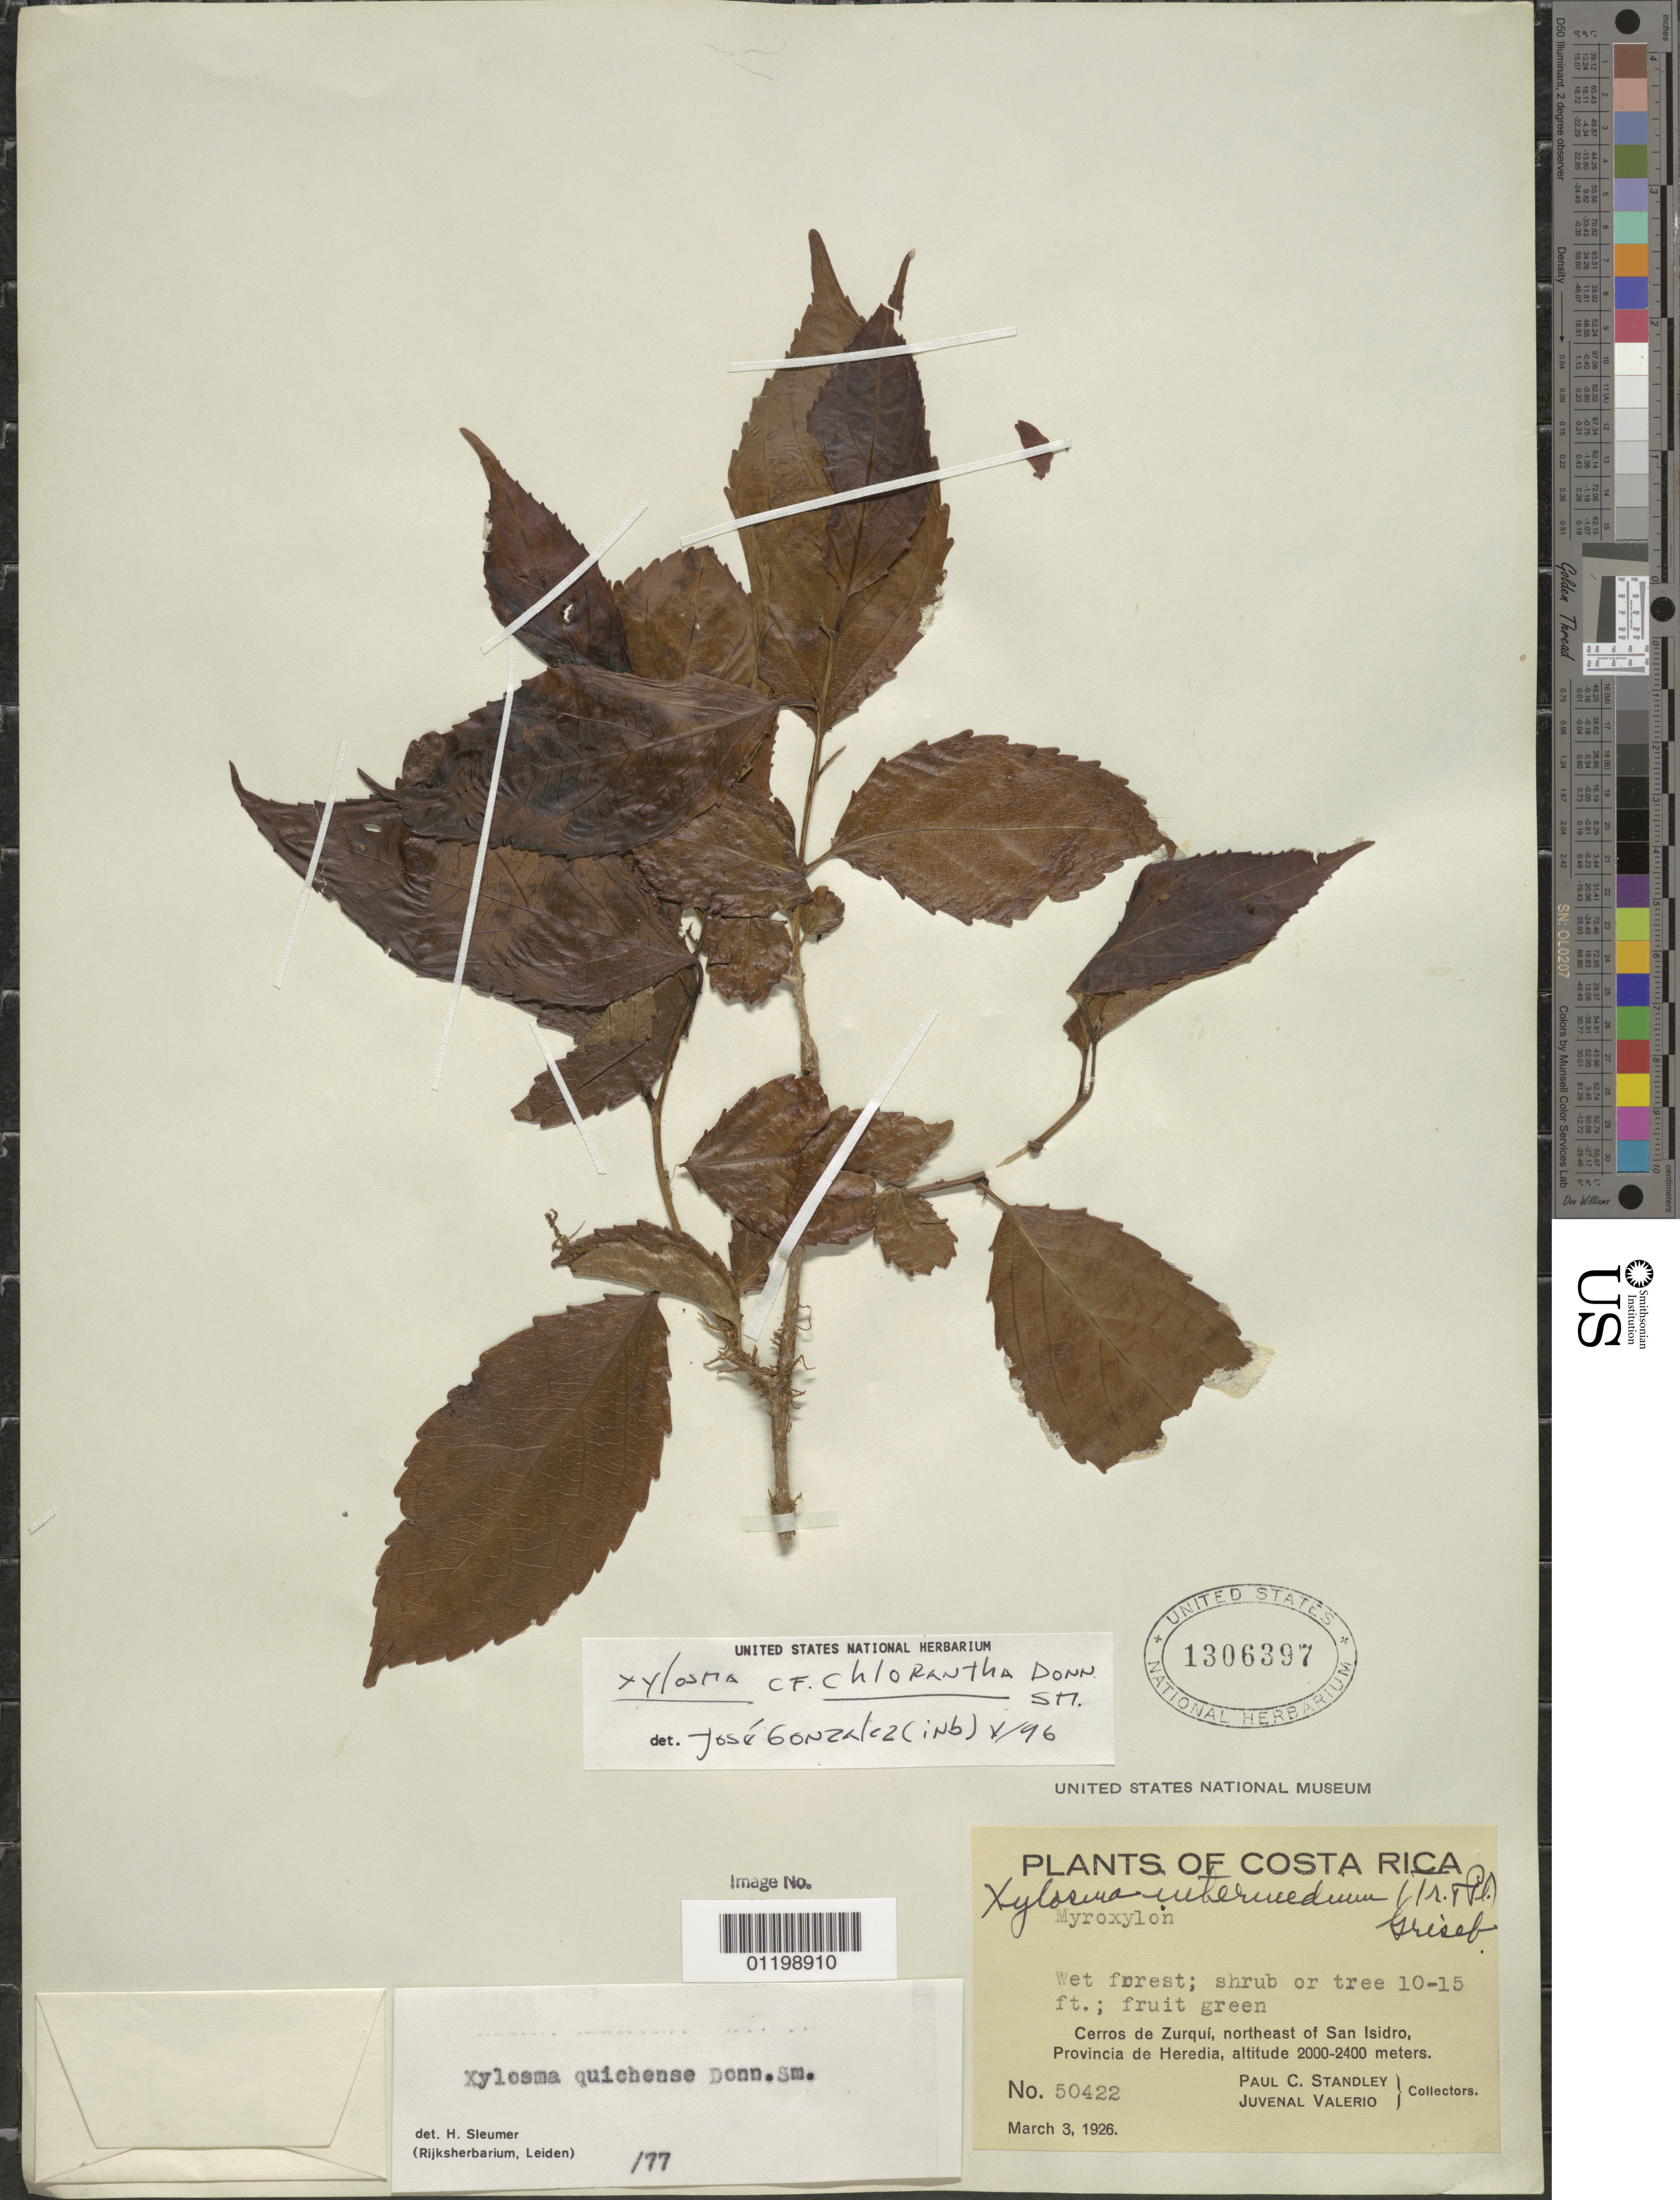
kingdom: Plantae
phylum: Tracheophyta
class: Magnoliopsida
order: Malpighiales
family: Salicaceae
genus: Xylosma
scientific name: Xylosma chlorantha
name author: Donn. Sm.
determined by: González, J.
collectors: P. C. Standley & J. Valerio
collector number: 50422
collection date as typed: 3 Mar 1926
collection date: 1926-03-03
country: Costa Rica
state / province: Heredia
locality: Cerros de Zurquí, northeast of San Isidro.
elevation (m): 2000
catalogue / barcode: US 1306397